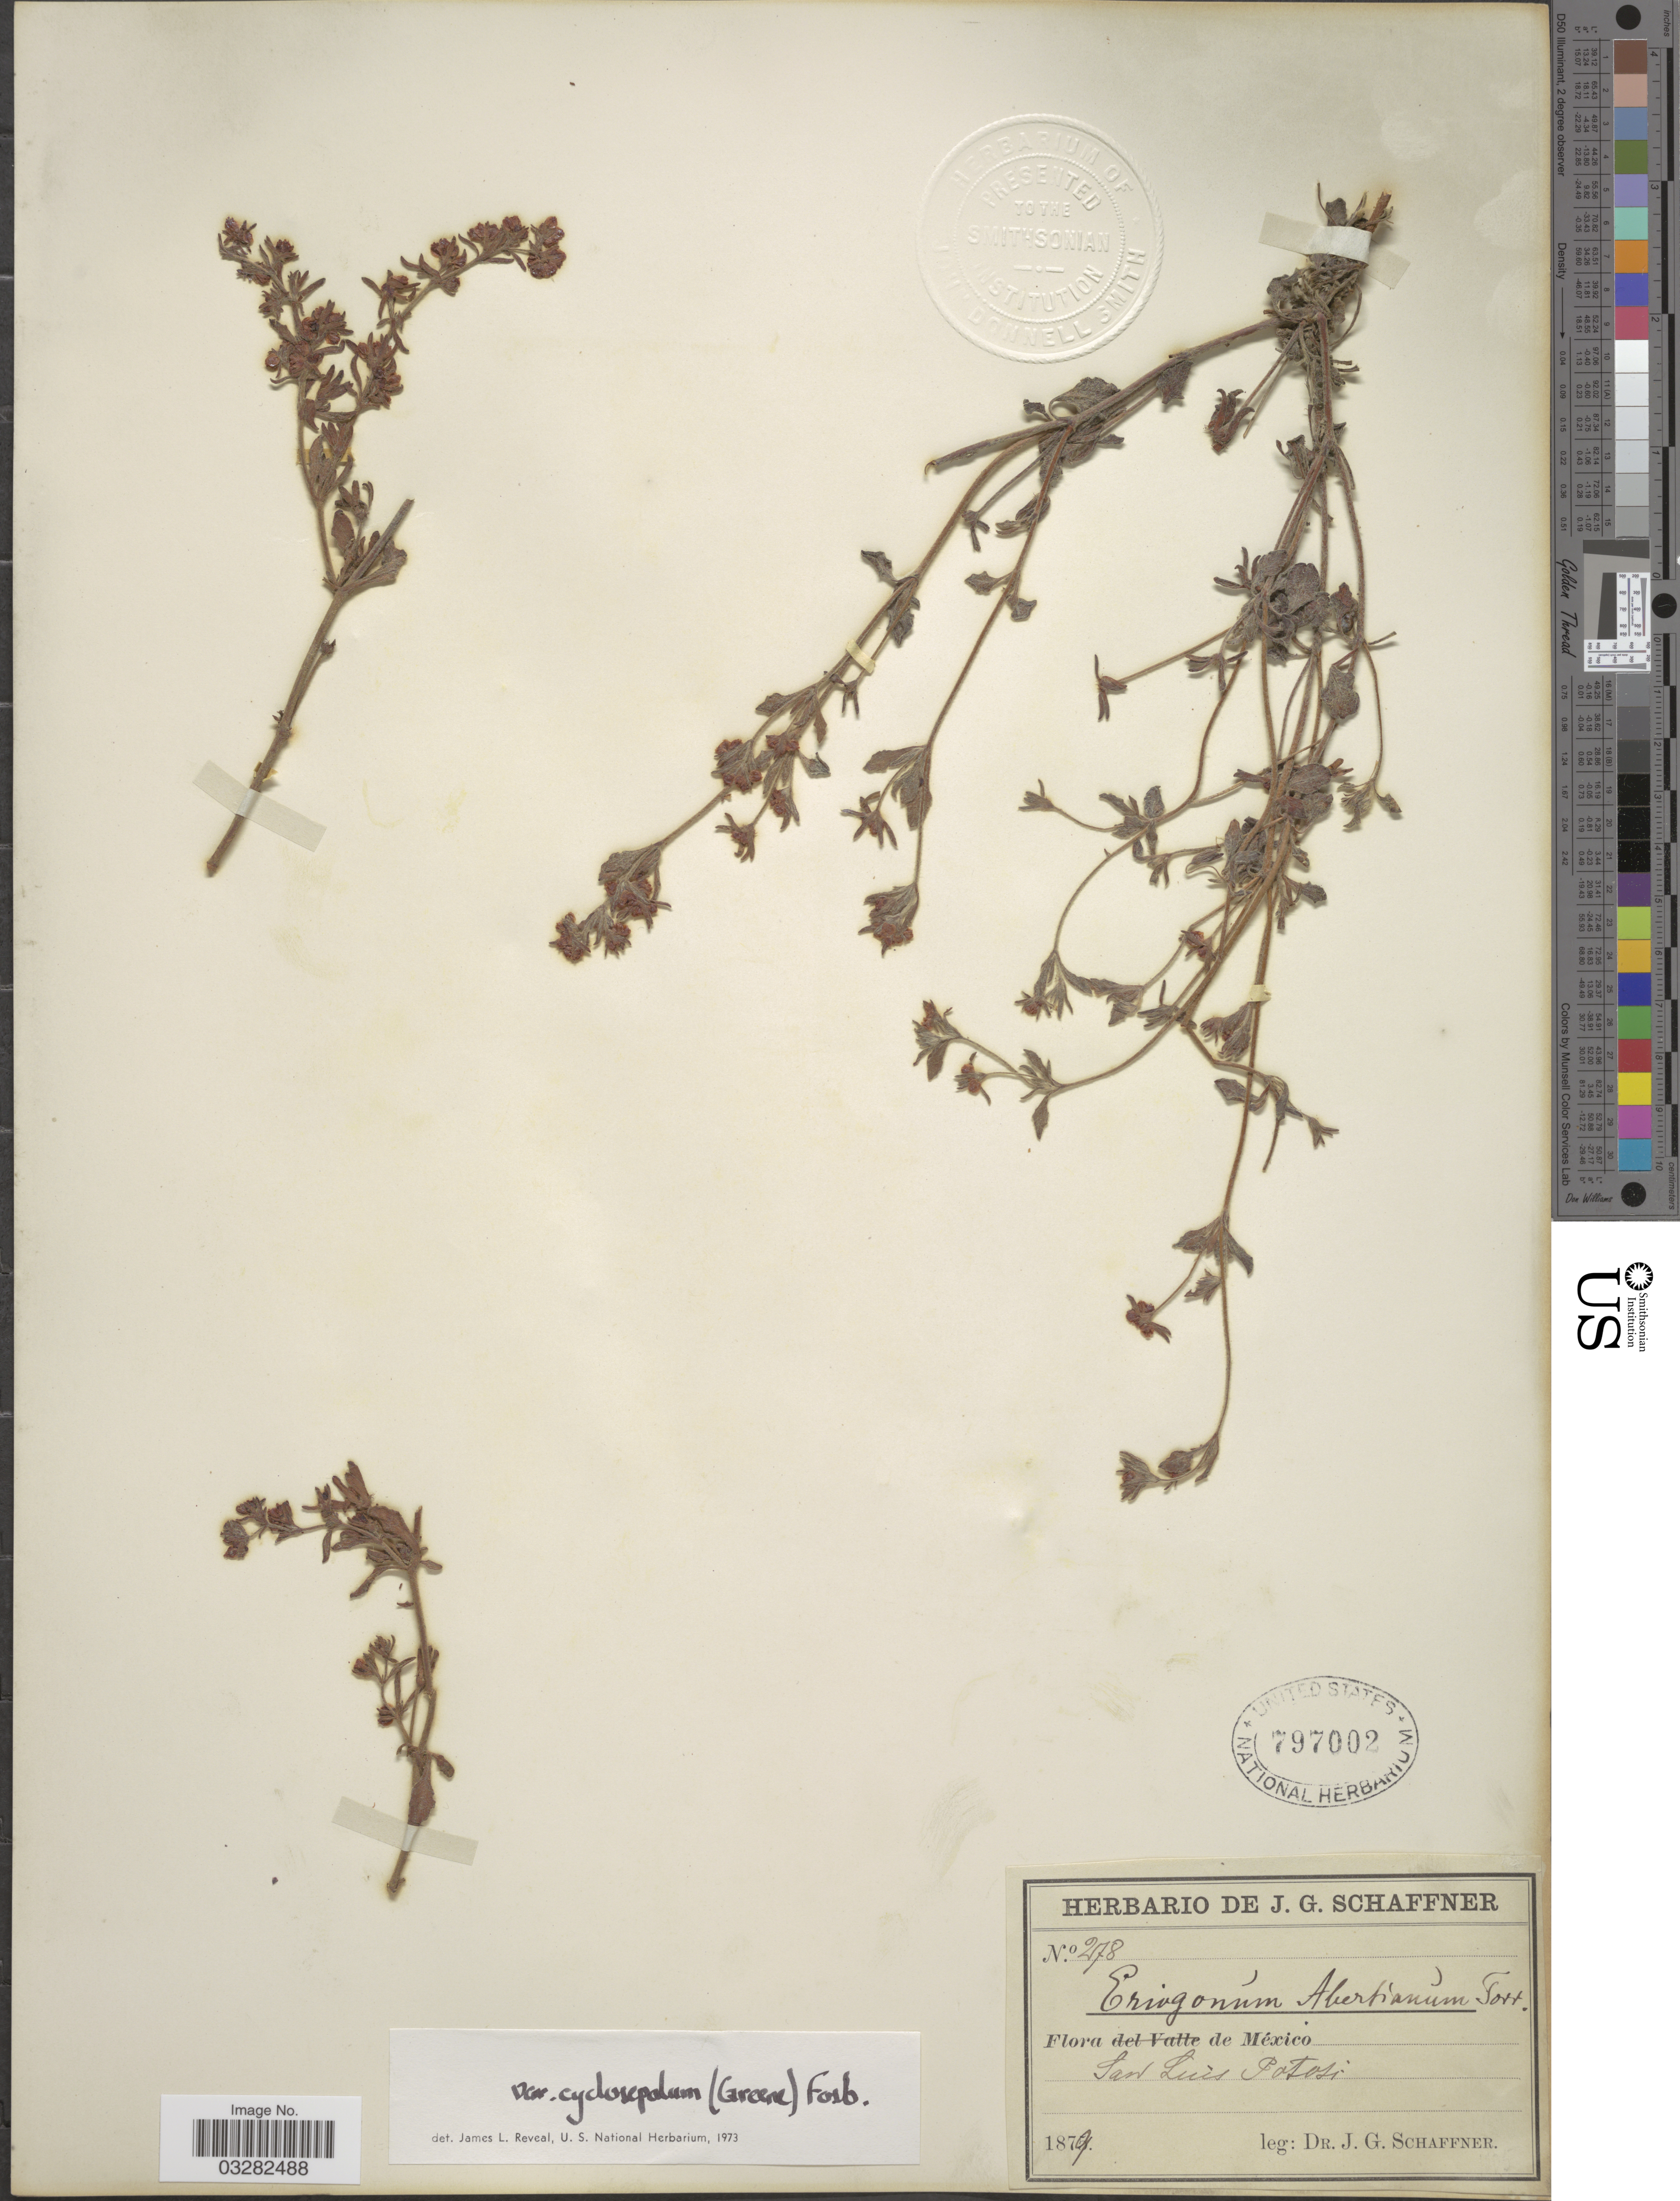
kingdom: Plantae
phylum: Tracheophyta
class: Magnoliopsida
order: Caryophyllales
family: Polygonaceae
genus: Eriogonum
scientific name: Eriogonum abertianum var. ruberrimum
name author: (Gand.) Gand.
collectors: J. G. Schaffner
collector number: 278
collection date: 1879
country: Mexico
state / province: San Luis Potosí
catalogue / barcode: US 797002